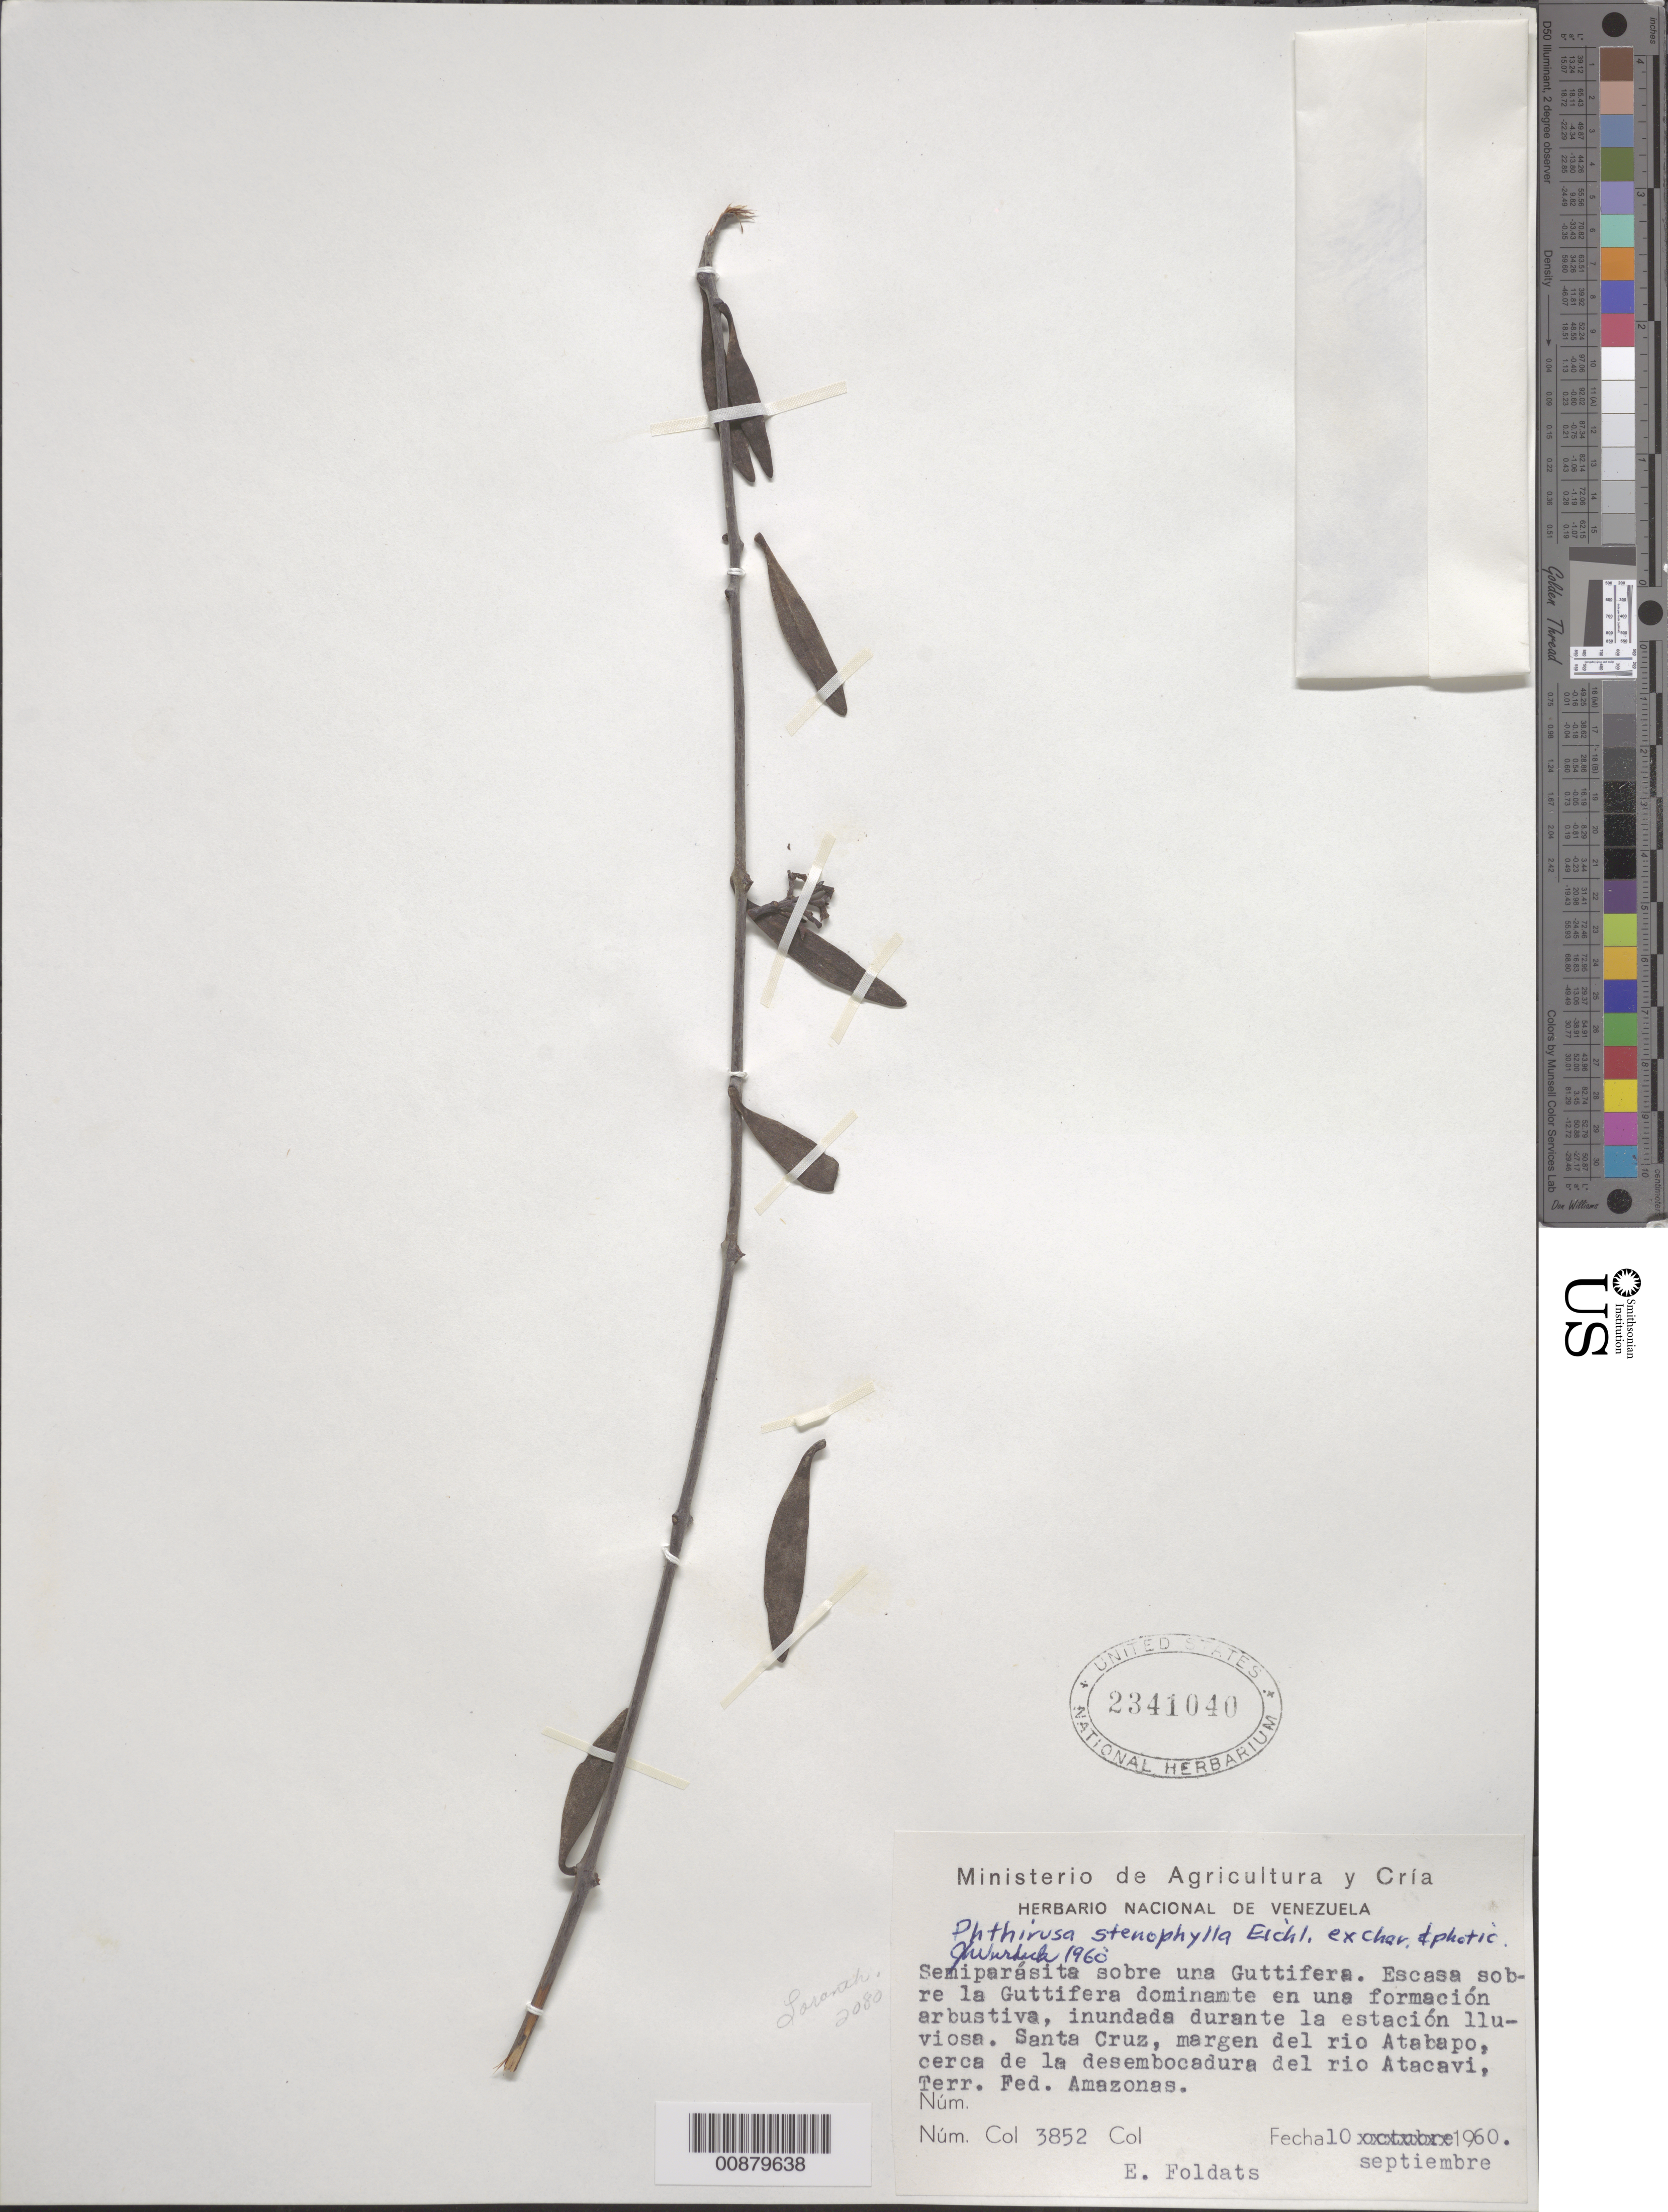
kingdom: Plantae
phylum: Tracheophyta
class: Magnoliopsida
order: Santalales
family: Loranthaceae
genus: Phthirusa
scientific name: Phthirusa stenophylla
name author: Eichler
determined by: Wurdack, John J., (US), US (UNITED STATES)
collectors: E. Foldats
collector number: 3852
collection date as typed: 10-Sep-60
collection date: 1960-09-10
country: Venezuela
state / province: Amazonas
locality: Santa Cruz, Río Atabapo, cerca de la decembocadura del Río Atacavi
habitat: Sobre una Guttifera; sobre la Guttifera dominante en una formacion arubstiva, inundada durante la estacion lluviosa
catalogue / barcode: US 2341040